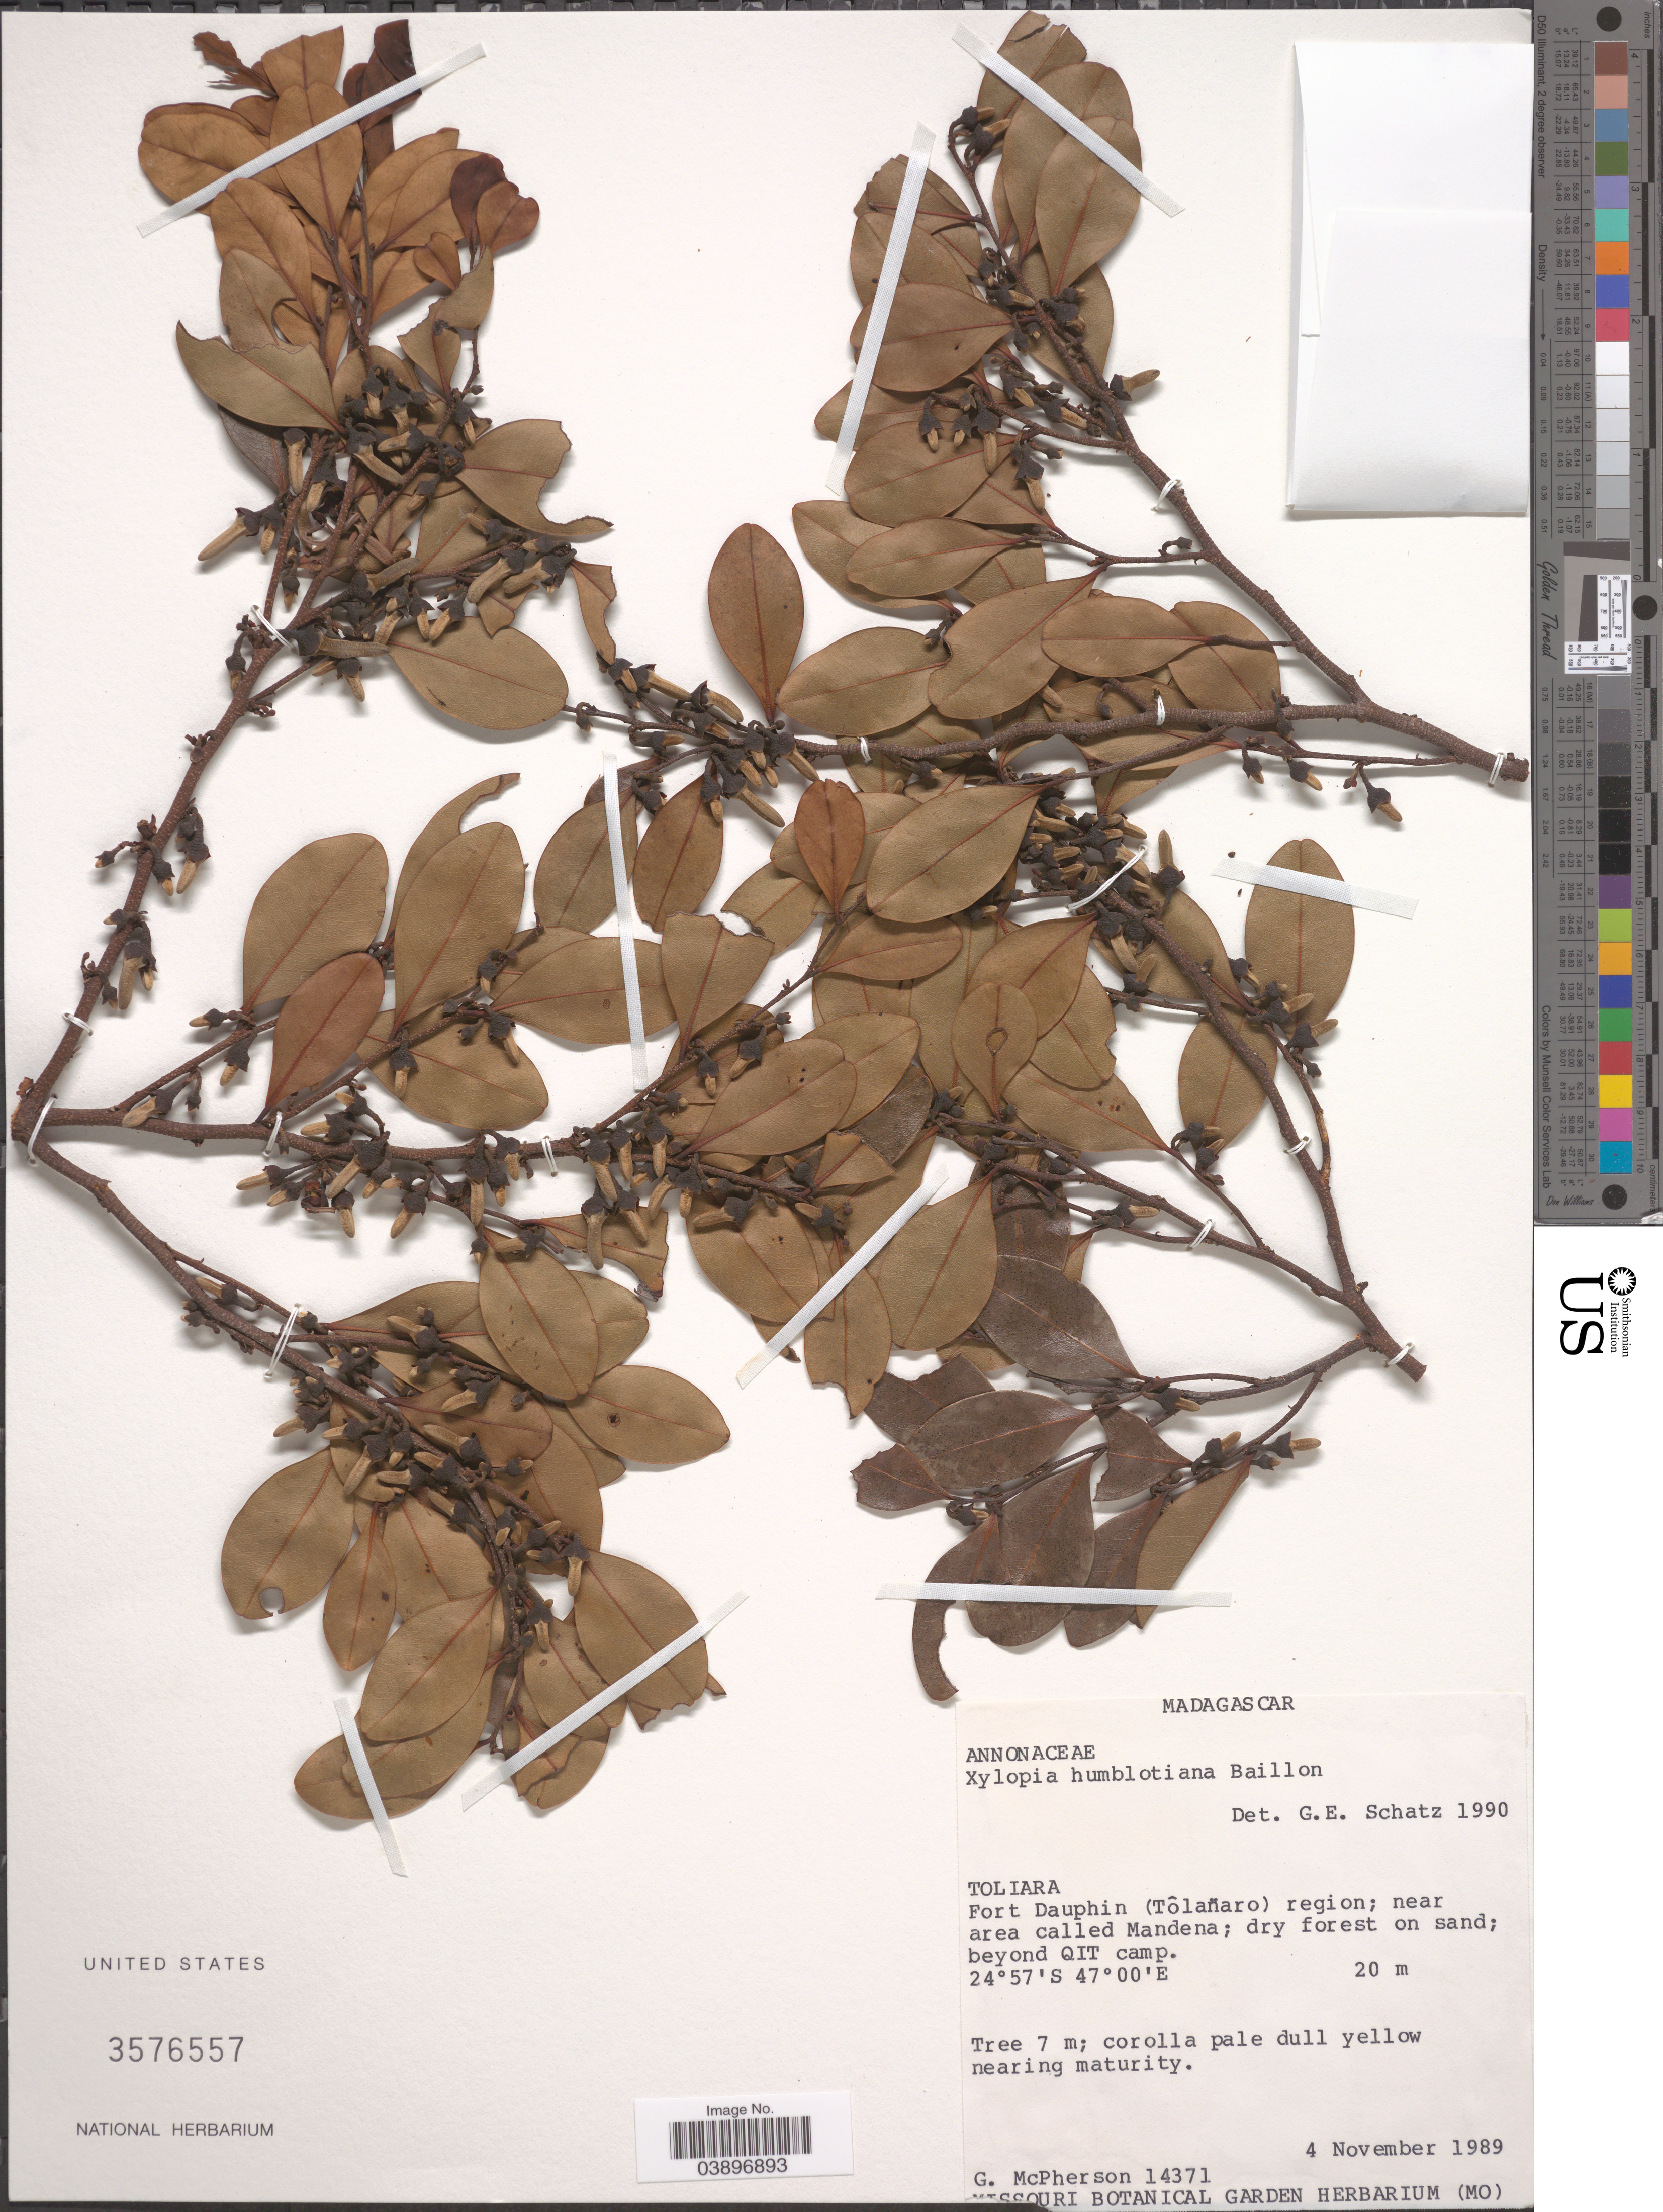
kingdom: Plantae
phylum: Tracheophyta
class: Magnoliopsida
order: Magnoliales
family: Annonaceae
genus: Xylopia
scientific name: Xylopia humblotiana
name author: Baill.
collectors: G. McPherson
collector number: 14371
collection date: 1989-11-04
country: Madagascar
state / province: Anosy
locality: Fort Dauphin (Tôlanaro) region; near area called Mandena; beyond QIT camp.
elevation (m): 20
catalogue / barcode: US 3576557